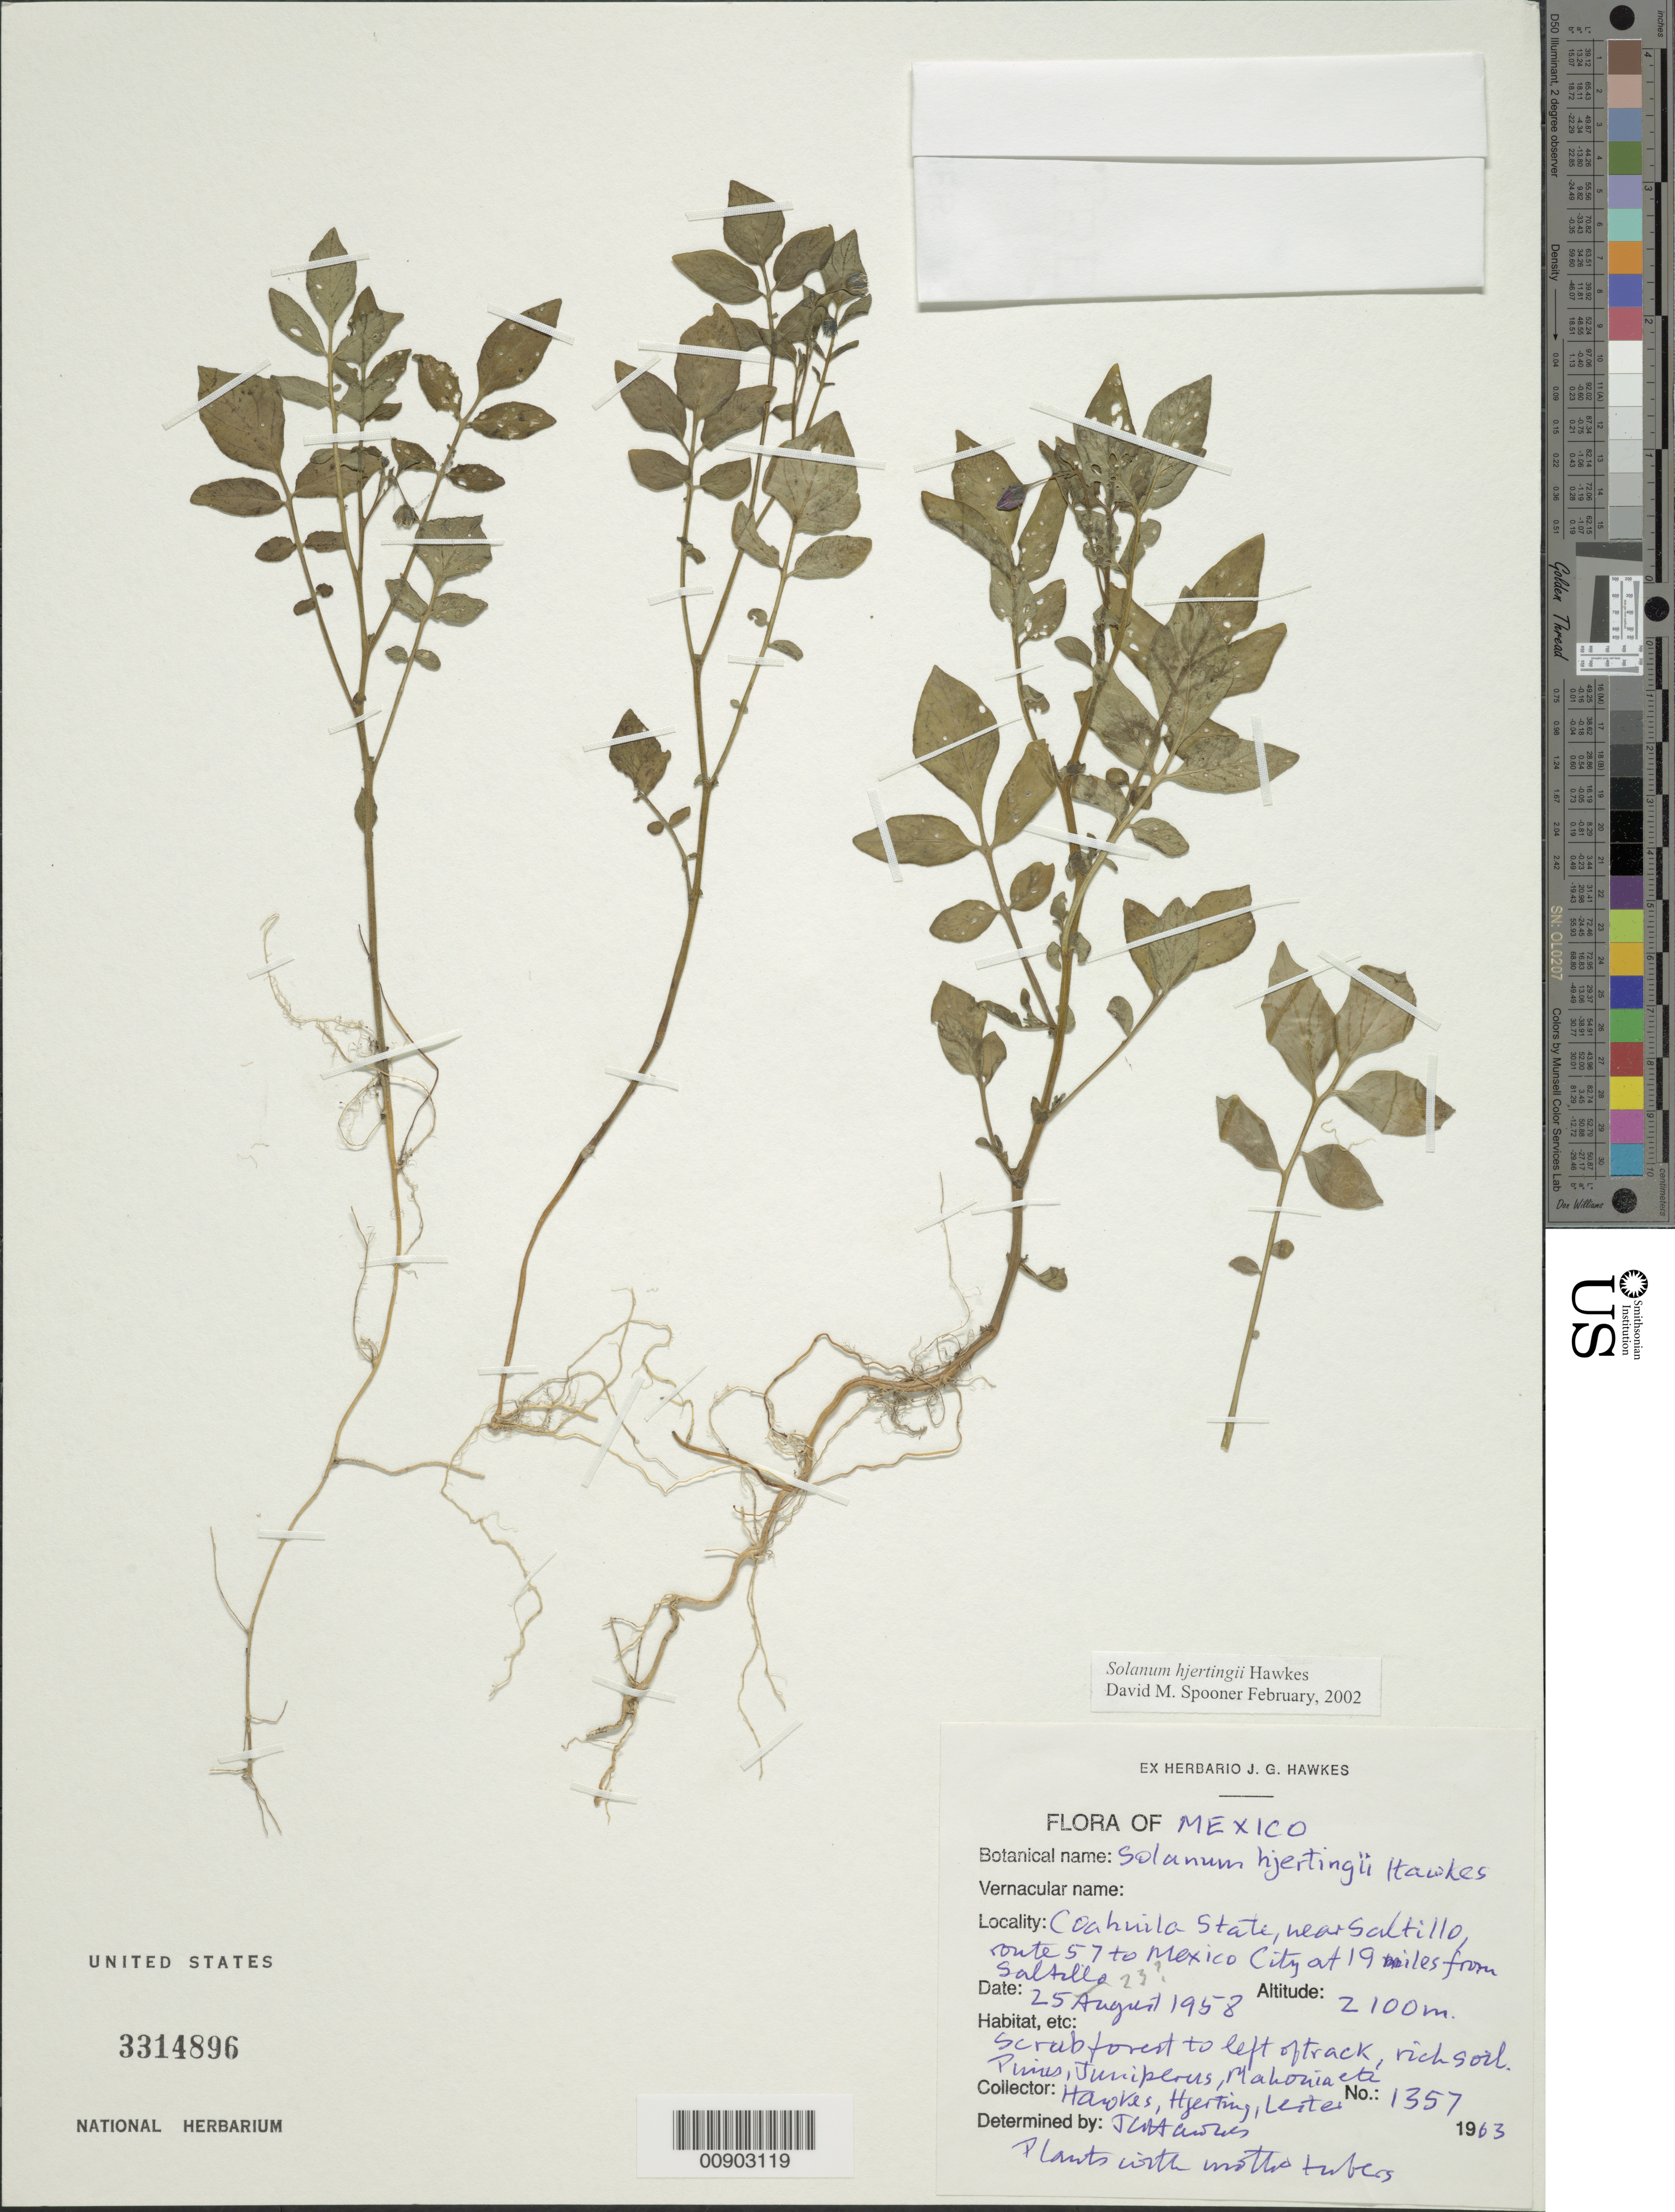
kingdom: Plantae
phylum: Tracheophyta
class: Magnoliopsida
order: Solanales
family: Solanaceae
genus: Solanum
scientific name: Solanum hjertingii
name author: Hawkes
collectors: J. G. Hawkes, J. P. Hjerting & R. Lester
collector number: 1357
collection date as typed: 25 Aug 1958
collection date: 1958-08-25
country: Mexico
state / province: Coahuila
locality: Near Saltillo, route 57 to Mexico City at 19 miles from Saltillo, Coahuila.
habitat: Scrub forest to left of track, rich soil. Pinus, Juniperus, Mahonia, etc.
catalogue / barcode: US 3314896